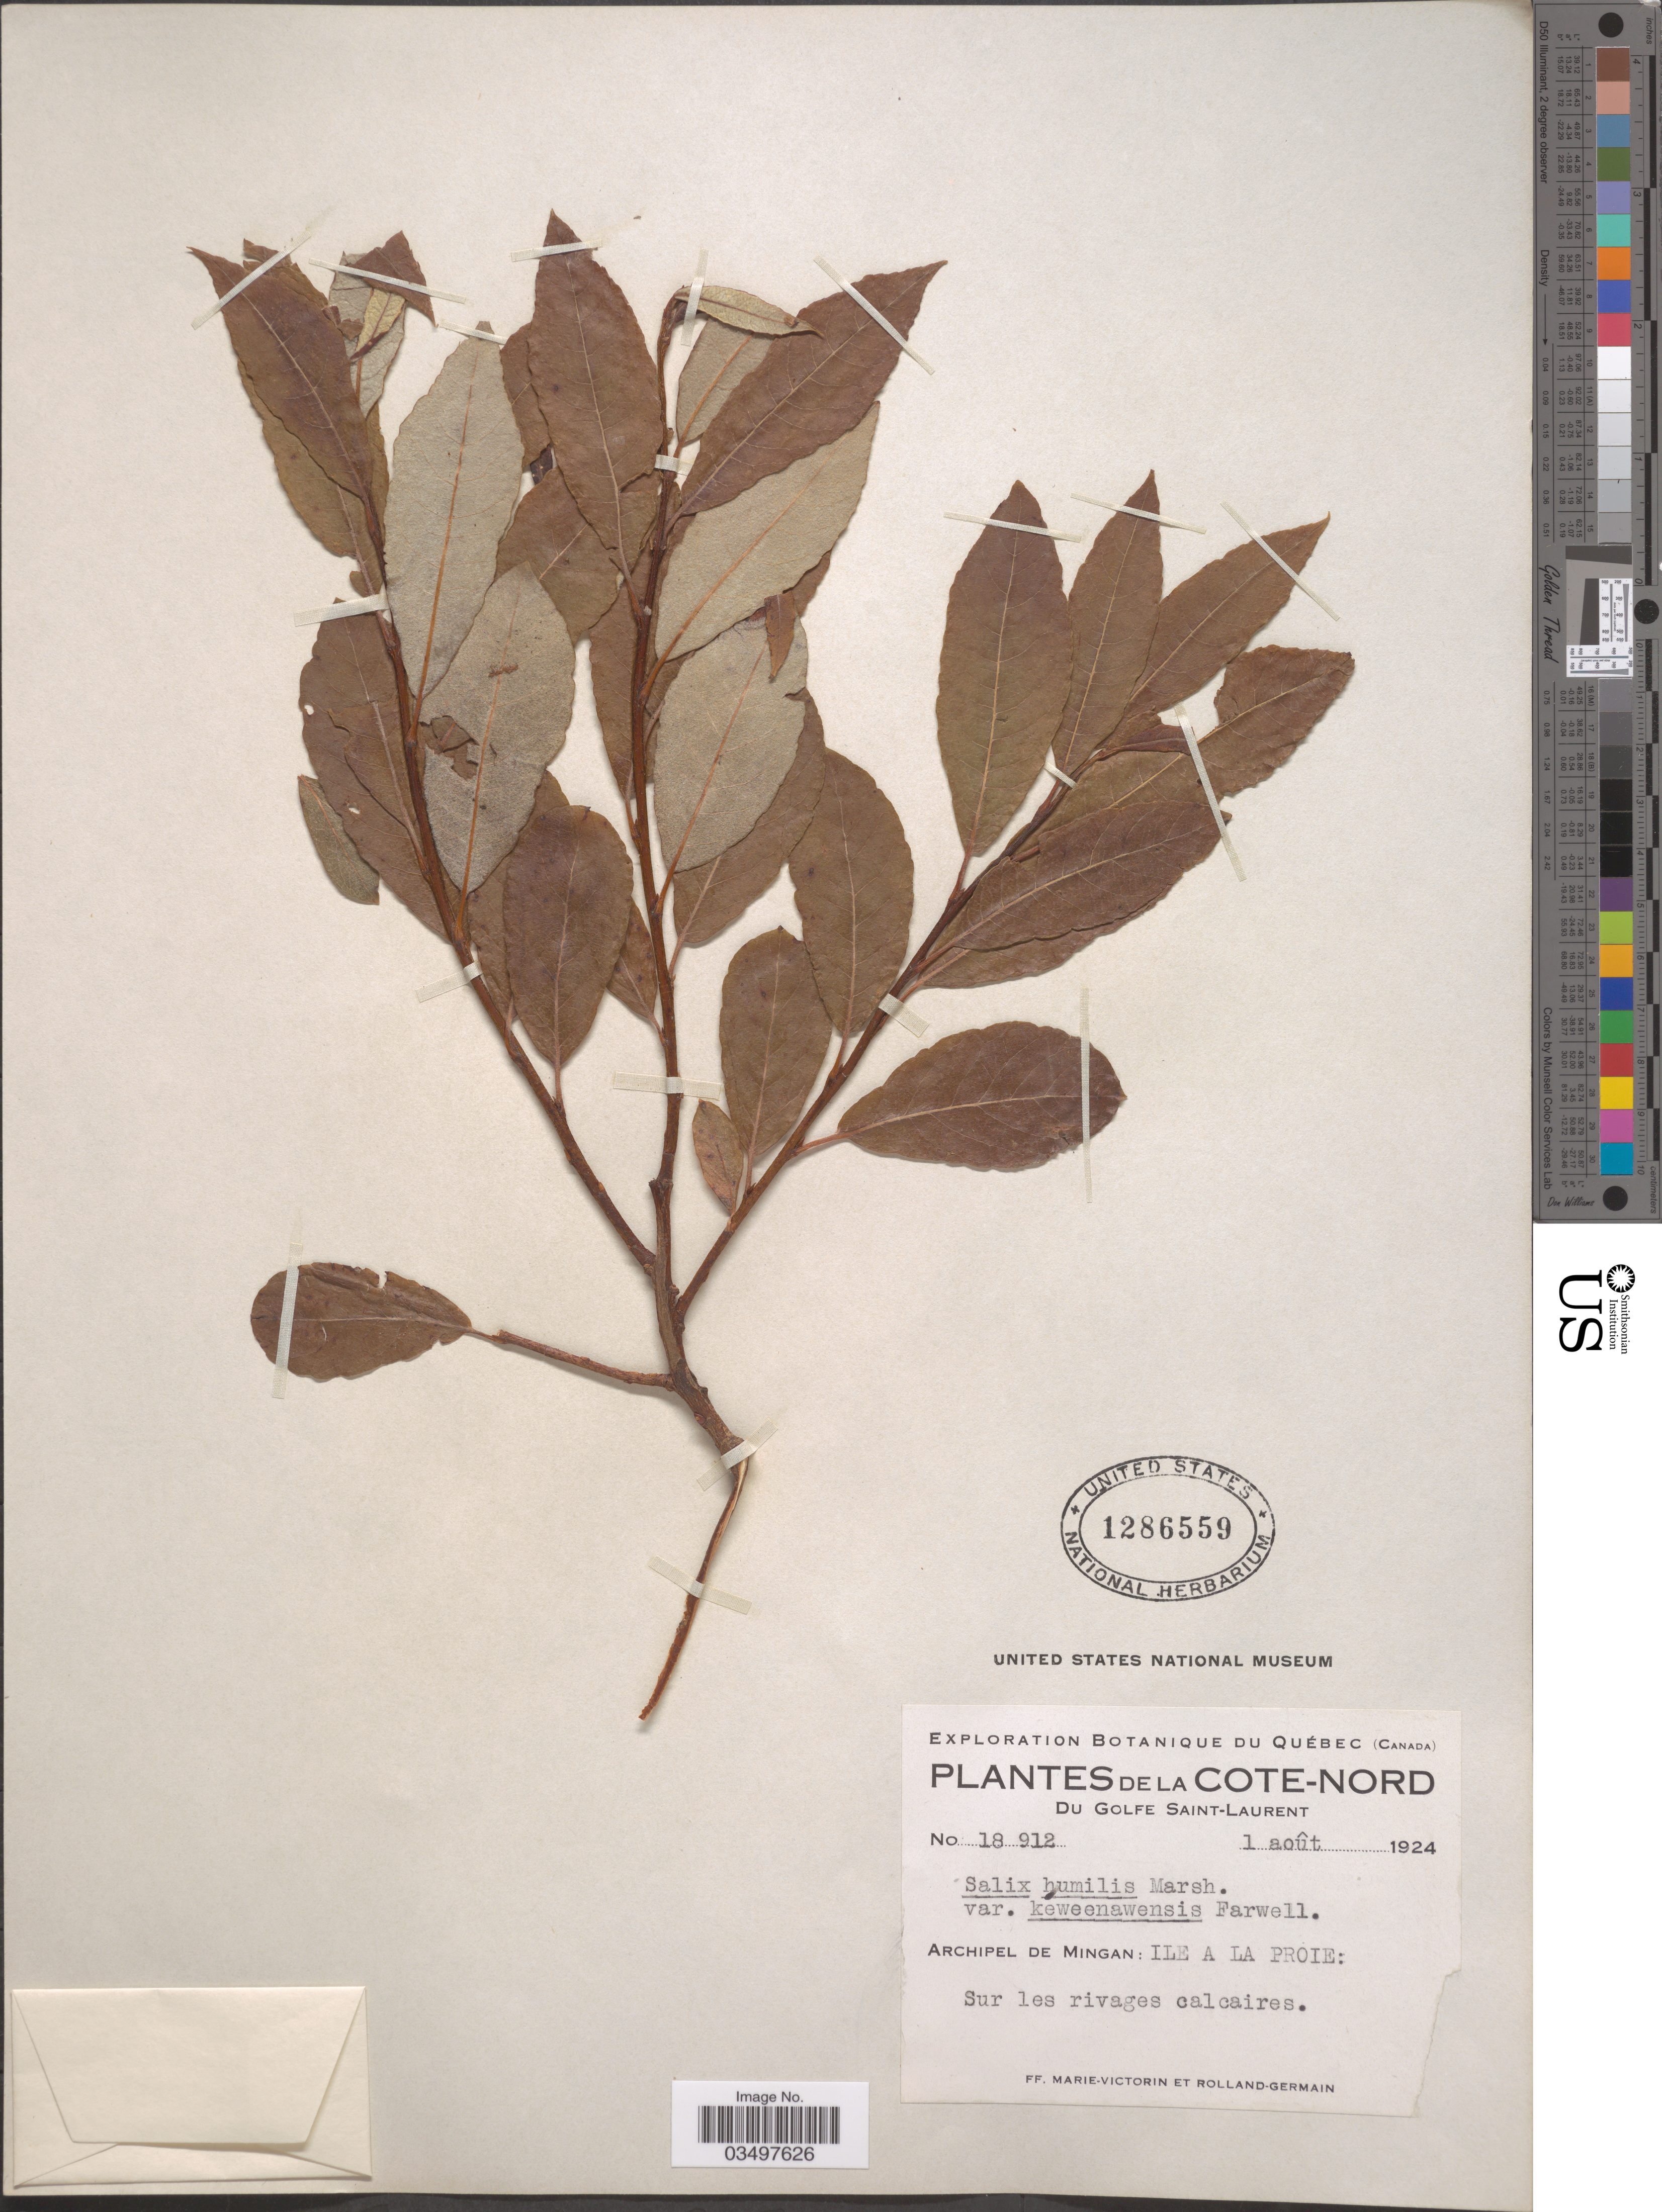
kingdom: Plantae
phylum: Tracheophyta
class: Magnoliopsida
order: Malpighiales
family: Salicaceae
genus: Salix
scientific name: Salix humilis var. keweenawensis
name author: Farw.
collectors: F. Marie-Victorin & Rolland-Germain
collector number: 18912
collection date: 1924-08-01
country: Canada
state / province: Quebec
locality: De La Cote-Nord, Du Golfe Saint-Laurent. Archipel de Mingan: Ile a La Proie.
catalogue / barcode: US 1286559